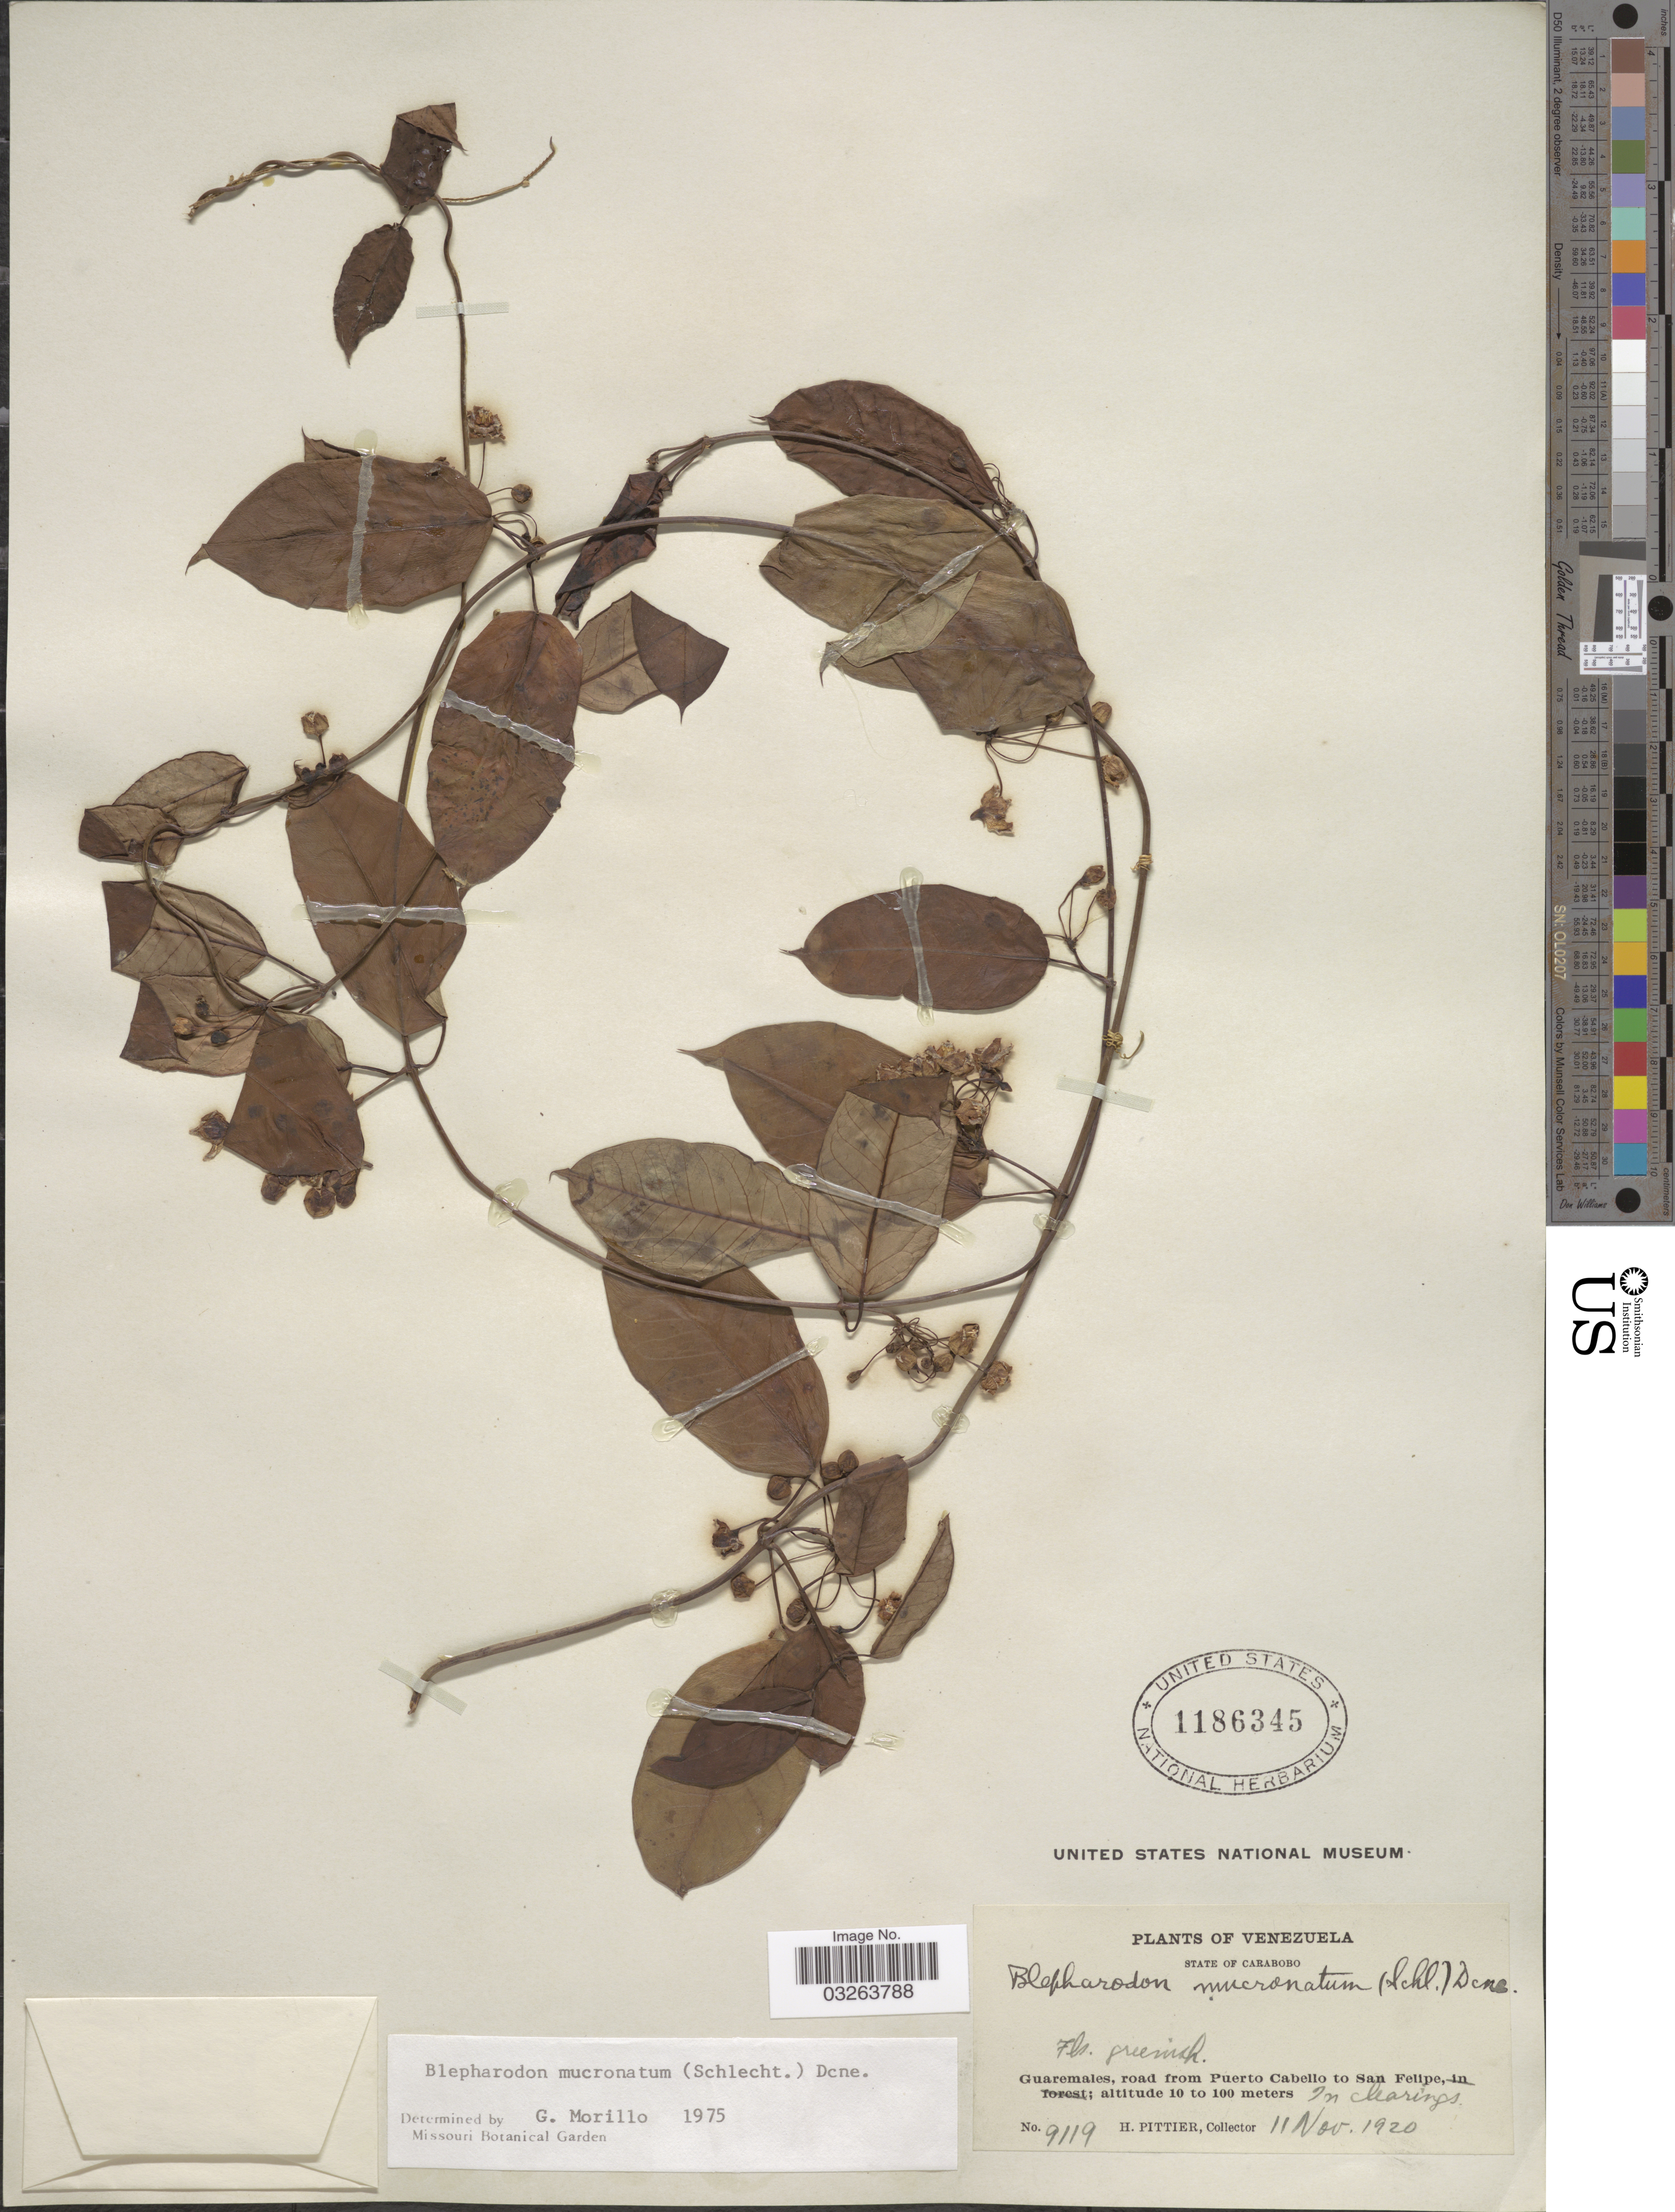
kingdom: Plantae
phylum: Tracheophyta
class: Magnoliopsida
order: Gentianales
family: Apocynaceae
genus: Blepharodon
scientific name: Blepharodon mucronatum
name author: (Schltdl.) Decne.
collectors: H. F. Pittier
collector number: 9119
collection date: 1920-11-11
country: Venezuela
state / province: Carabobo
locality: Guaremales, road from Puerto Cabello to San Felipe.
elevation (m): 10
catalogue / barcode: US 1186345